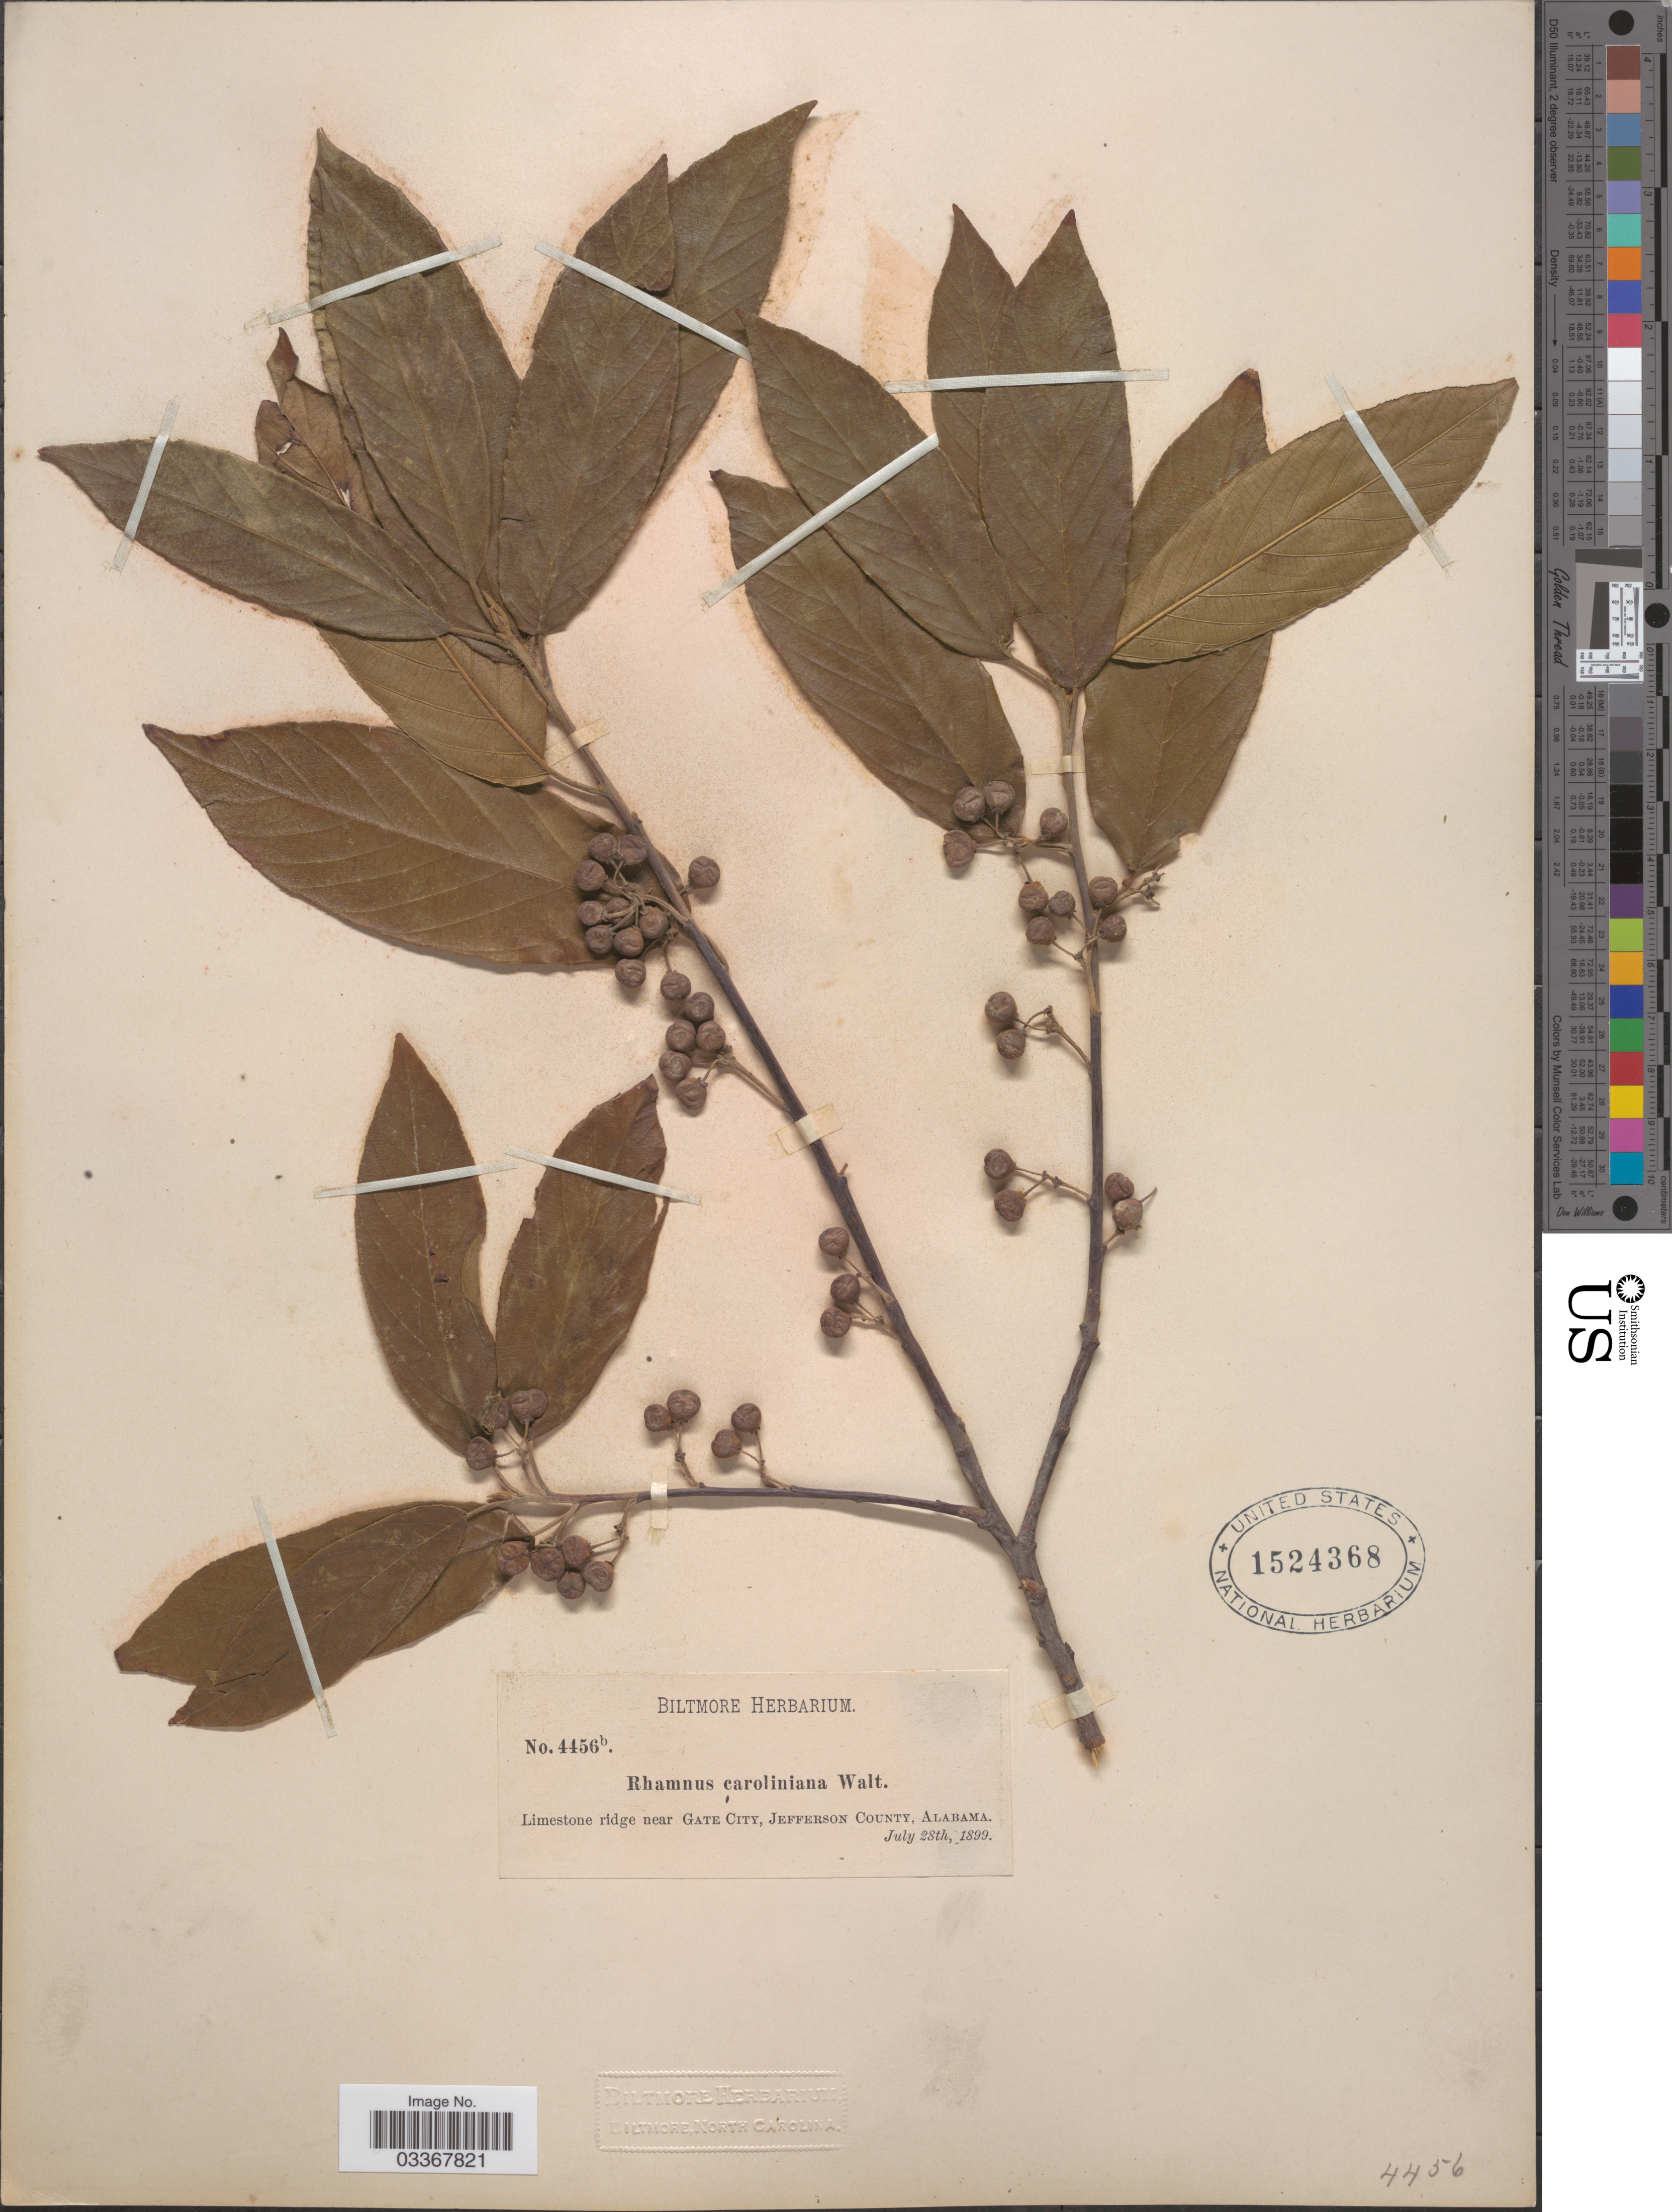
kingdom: Plantae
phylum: Tracheophyta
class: Magnoliopsida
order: Rosales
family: Rhamnaceae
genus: Frangula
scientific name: Frangula caroliniana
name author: (Walter) A. Gray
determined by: Strong, Mark T., (BOT), Smithsonian Institution - National Museum of Natural History (UNITED STATES)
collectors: ex herb. Biltmore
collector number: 4456b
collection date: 1899-07-28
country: United States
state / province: Alabama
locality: Limestone ridge near Gate City, Jefferson County.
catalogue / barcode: US 1524368